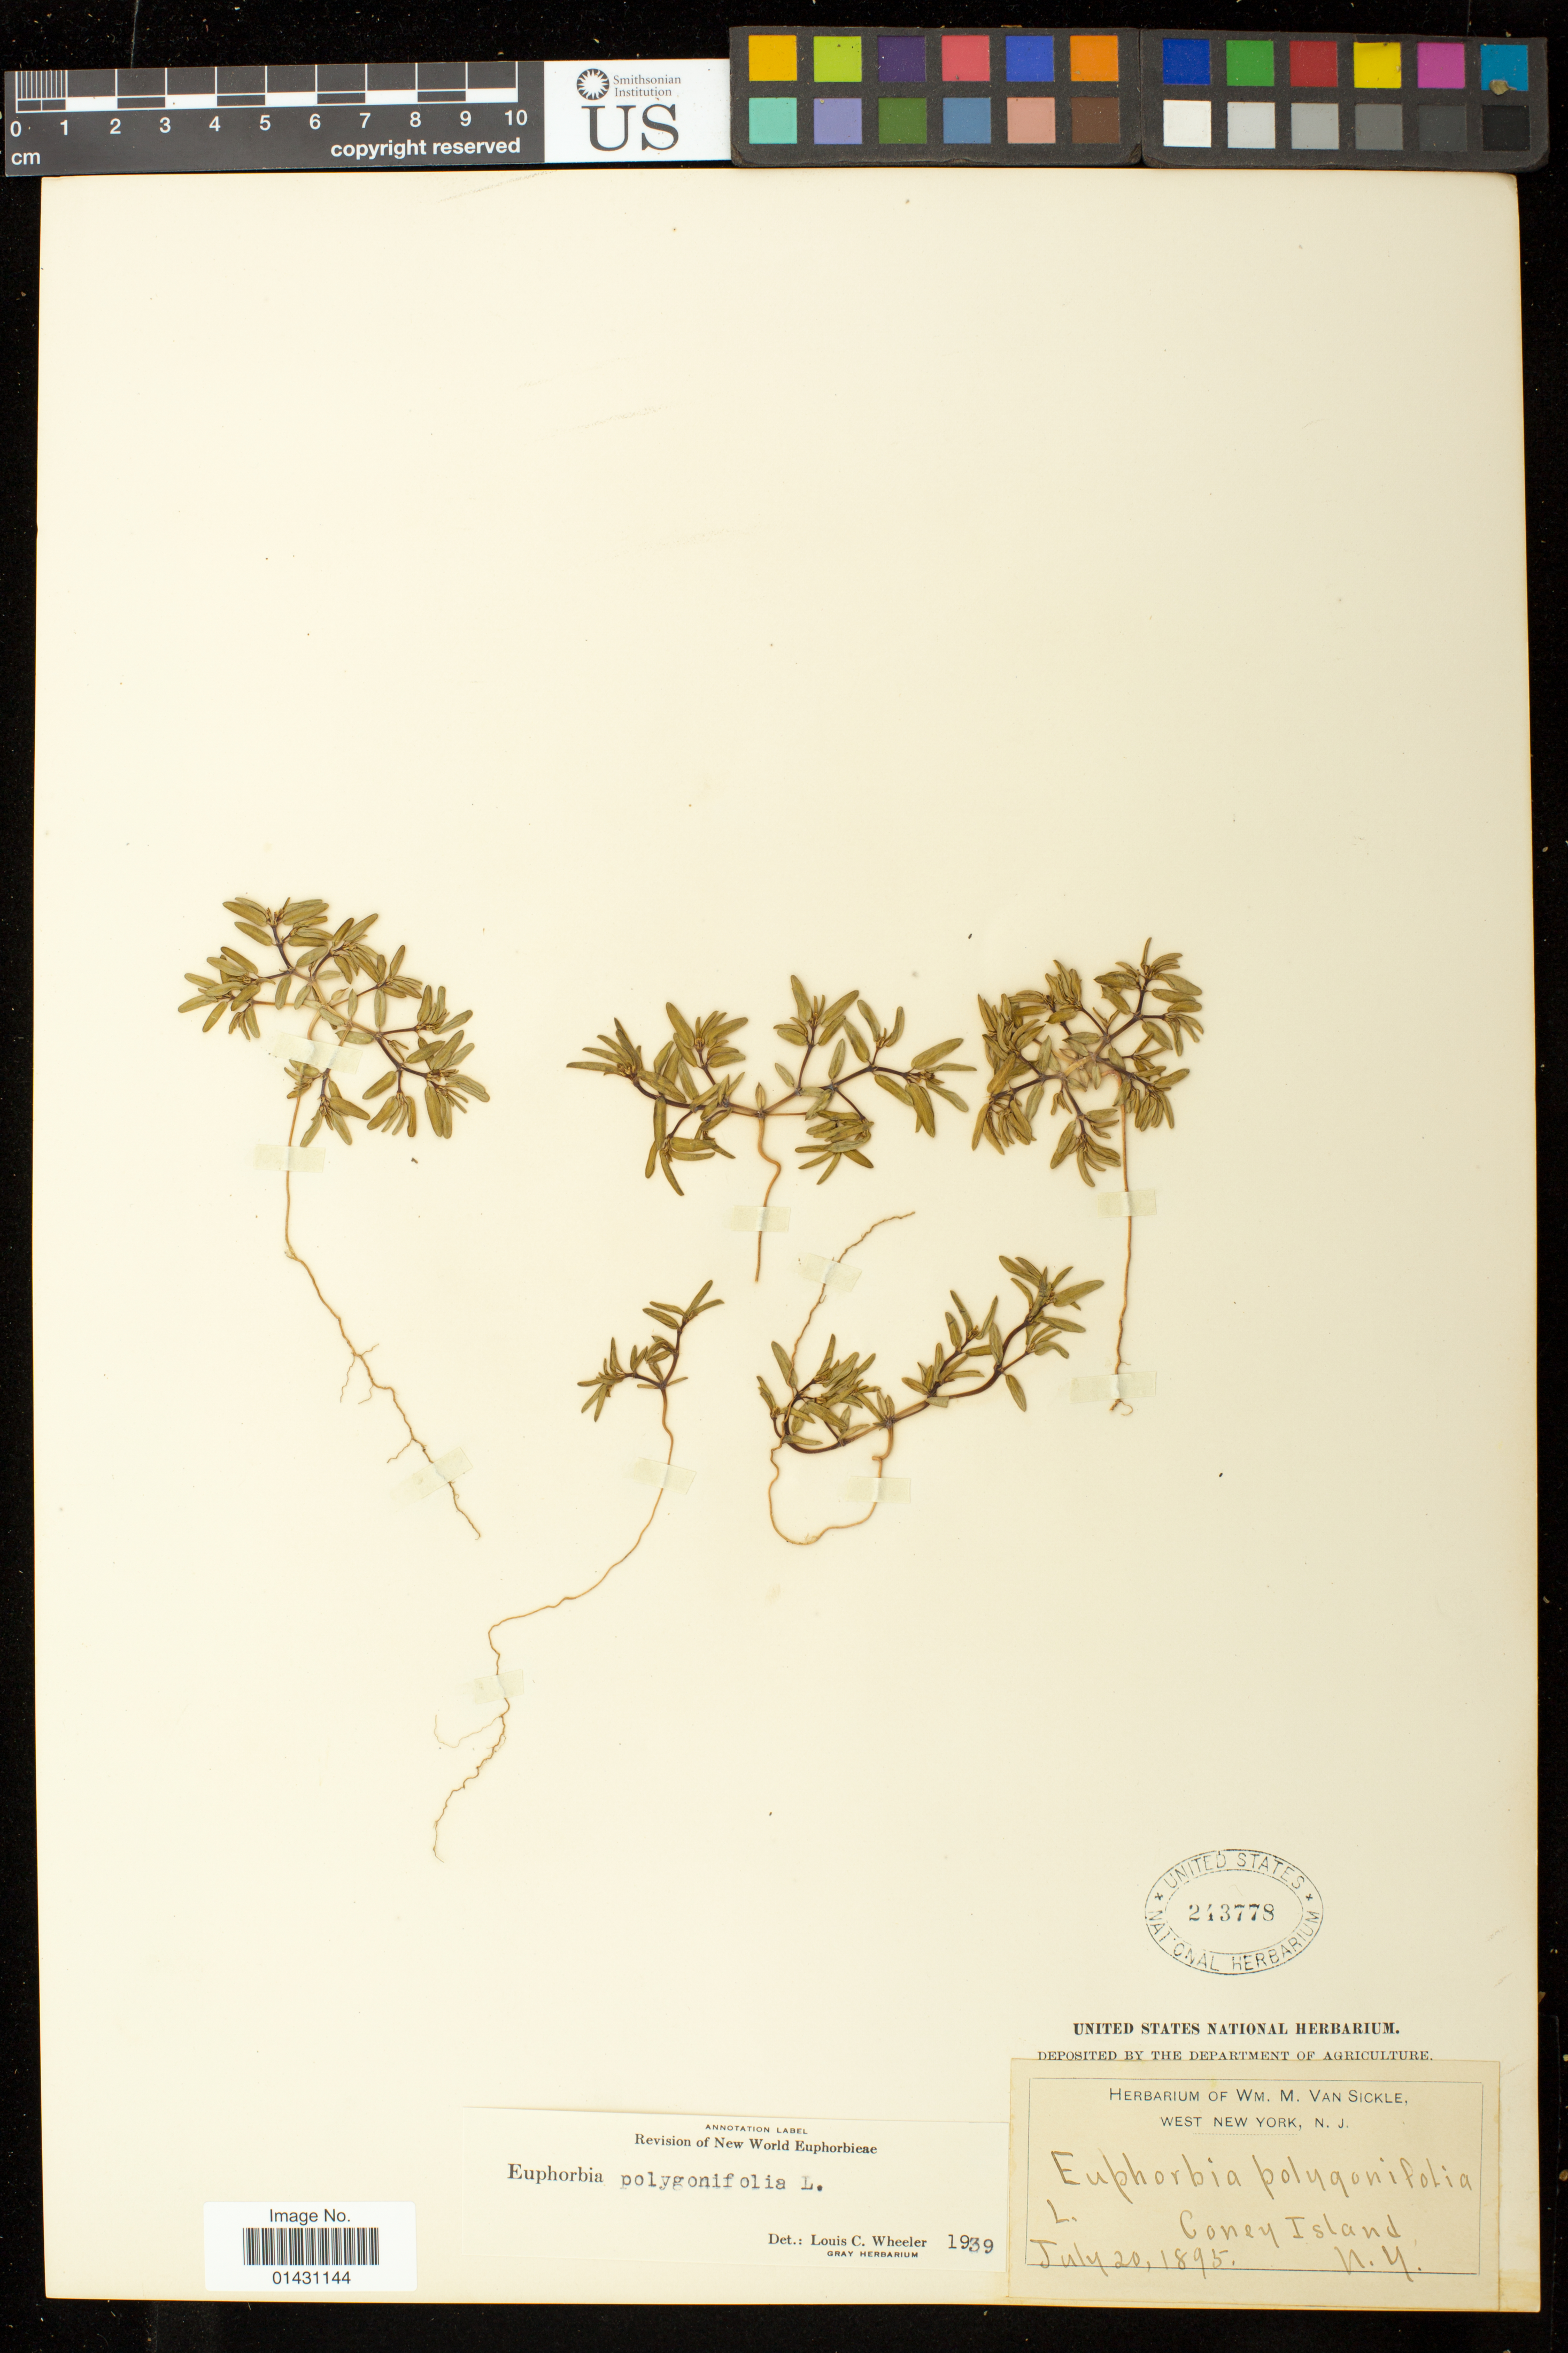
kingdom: Plantae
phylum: Tracheophyta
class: Magnoliopsida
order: Malpighiales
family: Euphorbiaceae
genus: Euphorbia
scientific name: Euphorbia polygonifolia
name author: L.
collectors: W. M. Van Sickle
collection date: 1895-07-20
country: United States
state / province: New York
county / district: Kings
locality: Coney Island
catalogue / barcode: US 243778